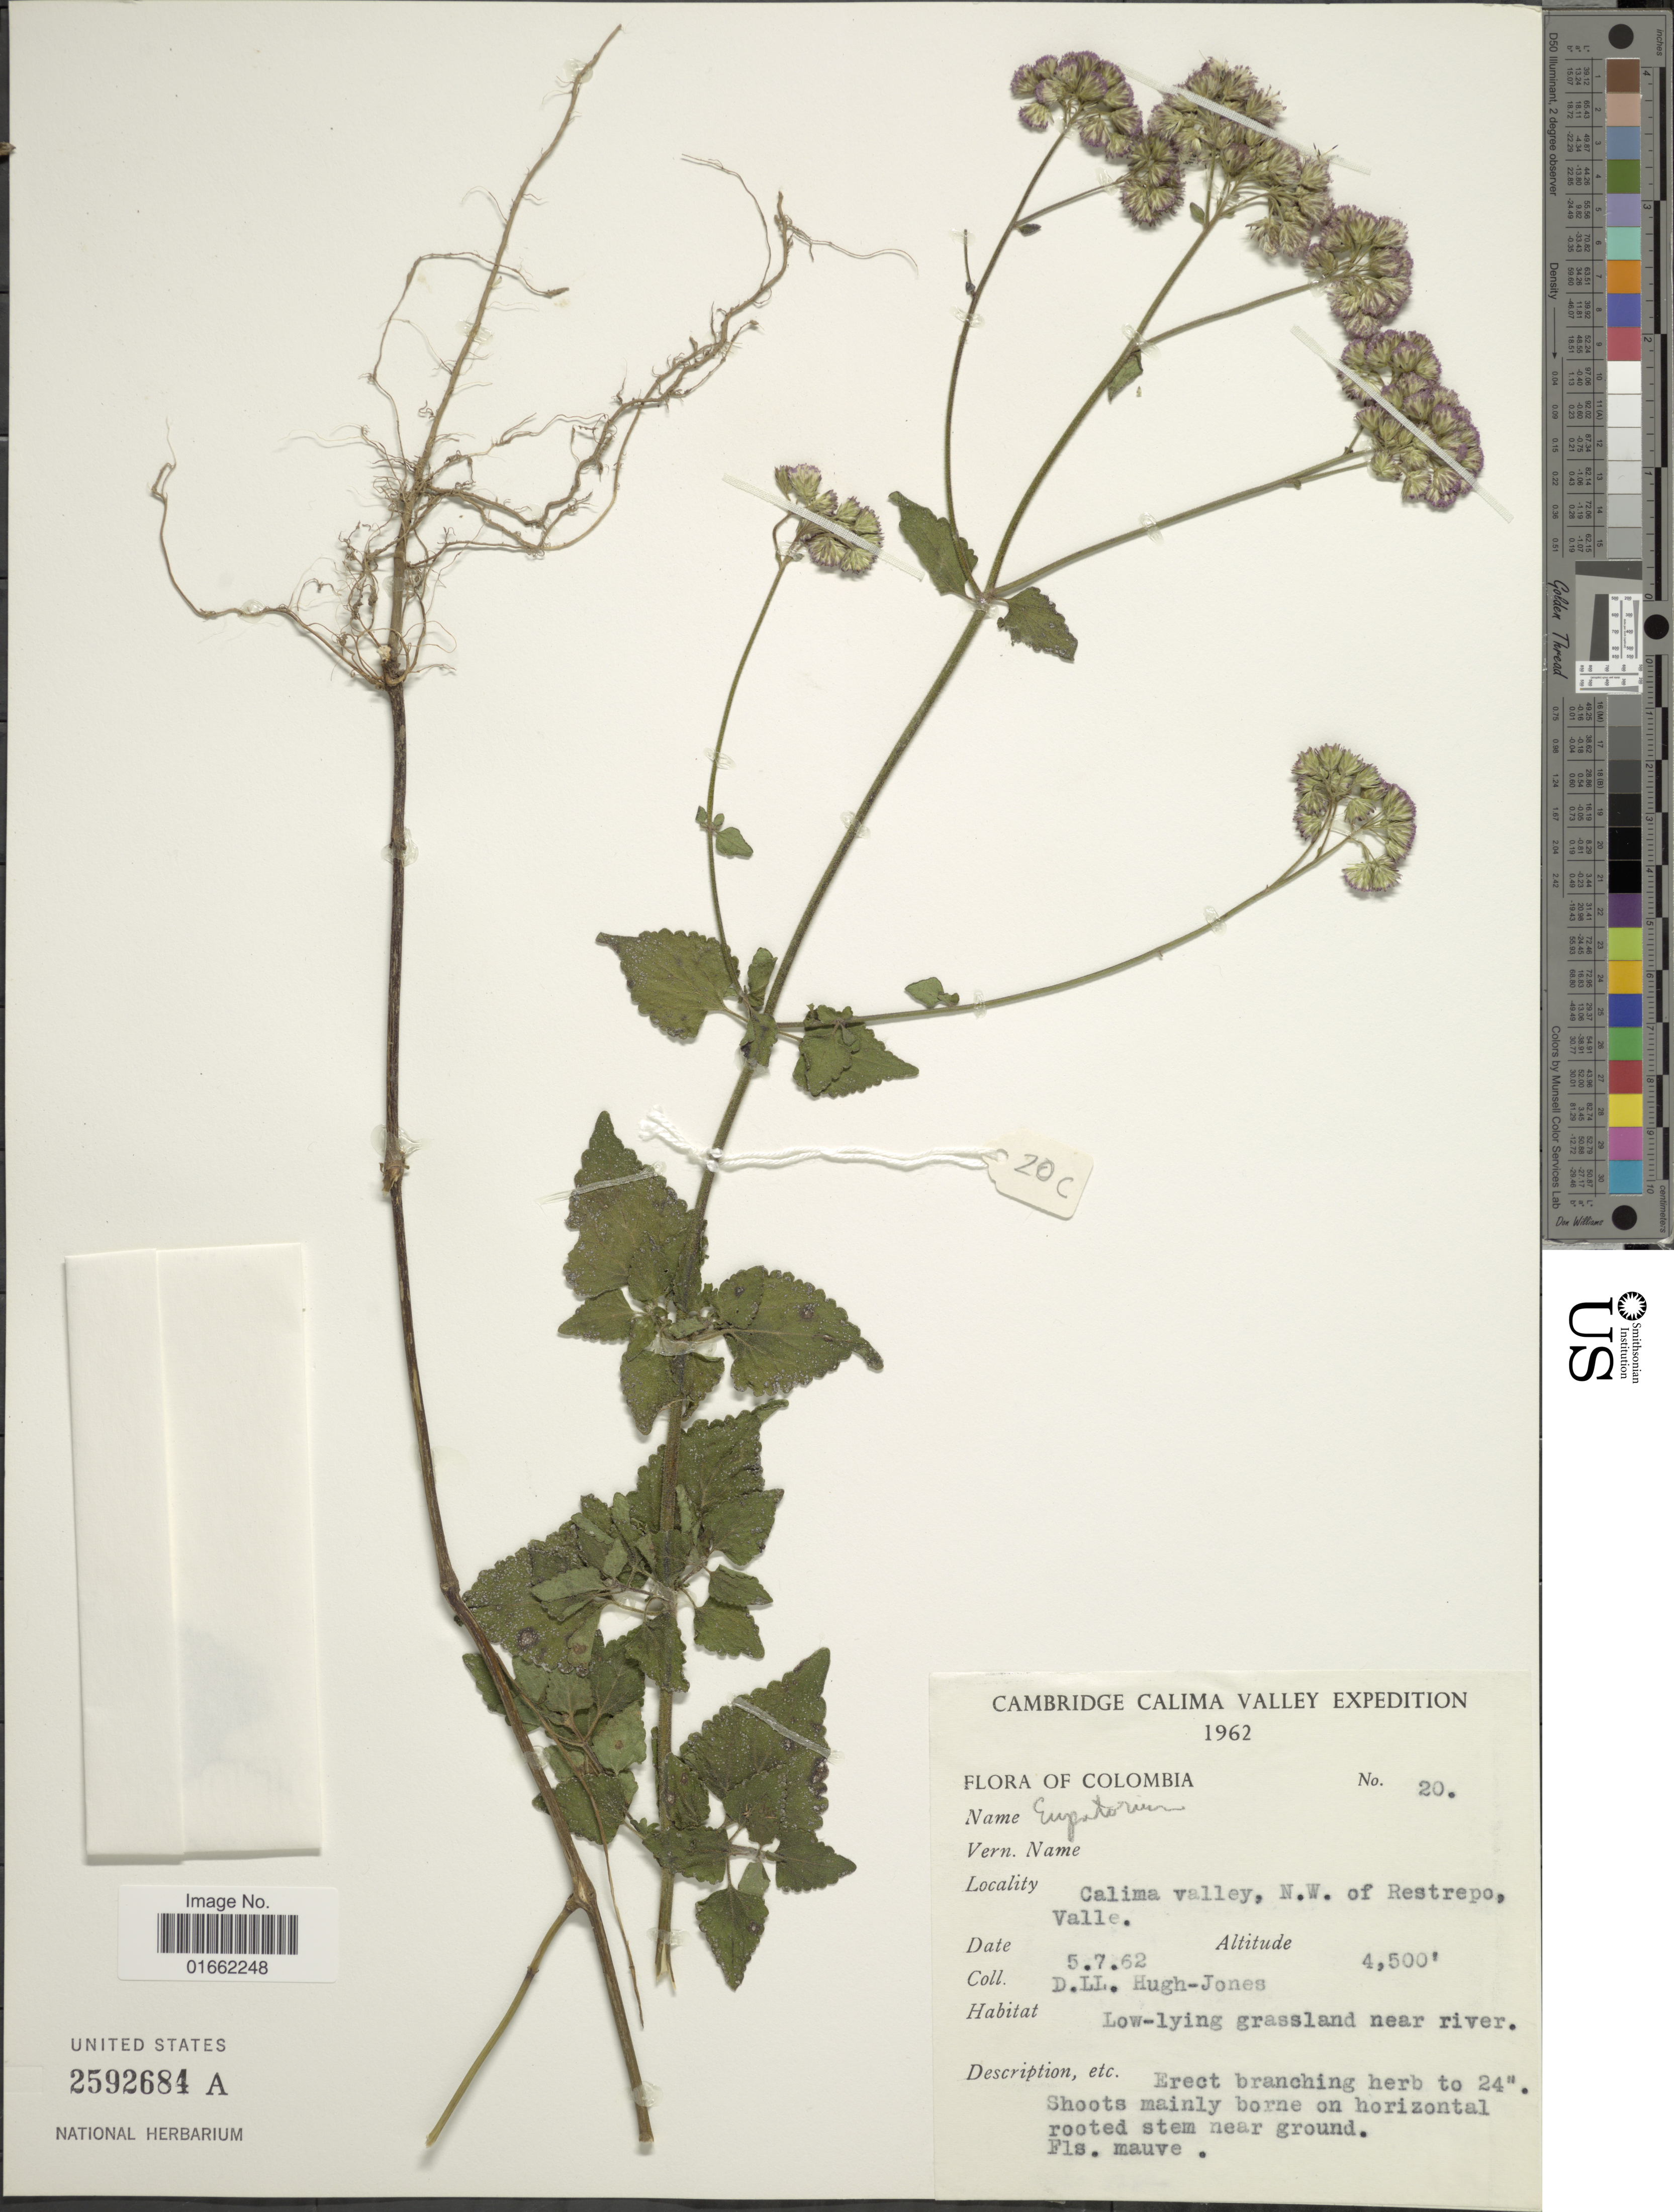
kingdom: Plantae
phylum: Tracheophyta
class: Magnoliopsida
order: Asterales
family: Asteraceae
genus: Fleischmannia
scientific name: Fleischmannia granatensis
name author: R.M. King & H. Rob.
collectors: D. Hugh-Jones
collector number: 20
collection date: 1962-07-05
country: Colombia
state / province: Valle del Cauca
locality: Calima valley, N.W. of Restrepo, Valle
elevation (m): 1372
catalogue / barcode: US 2592684A